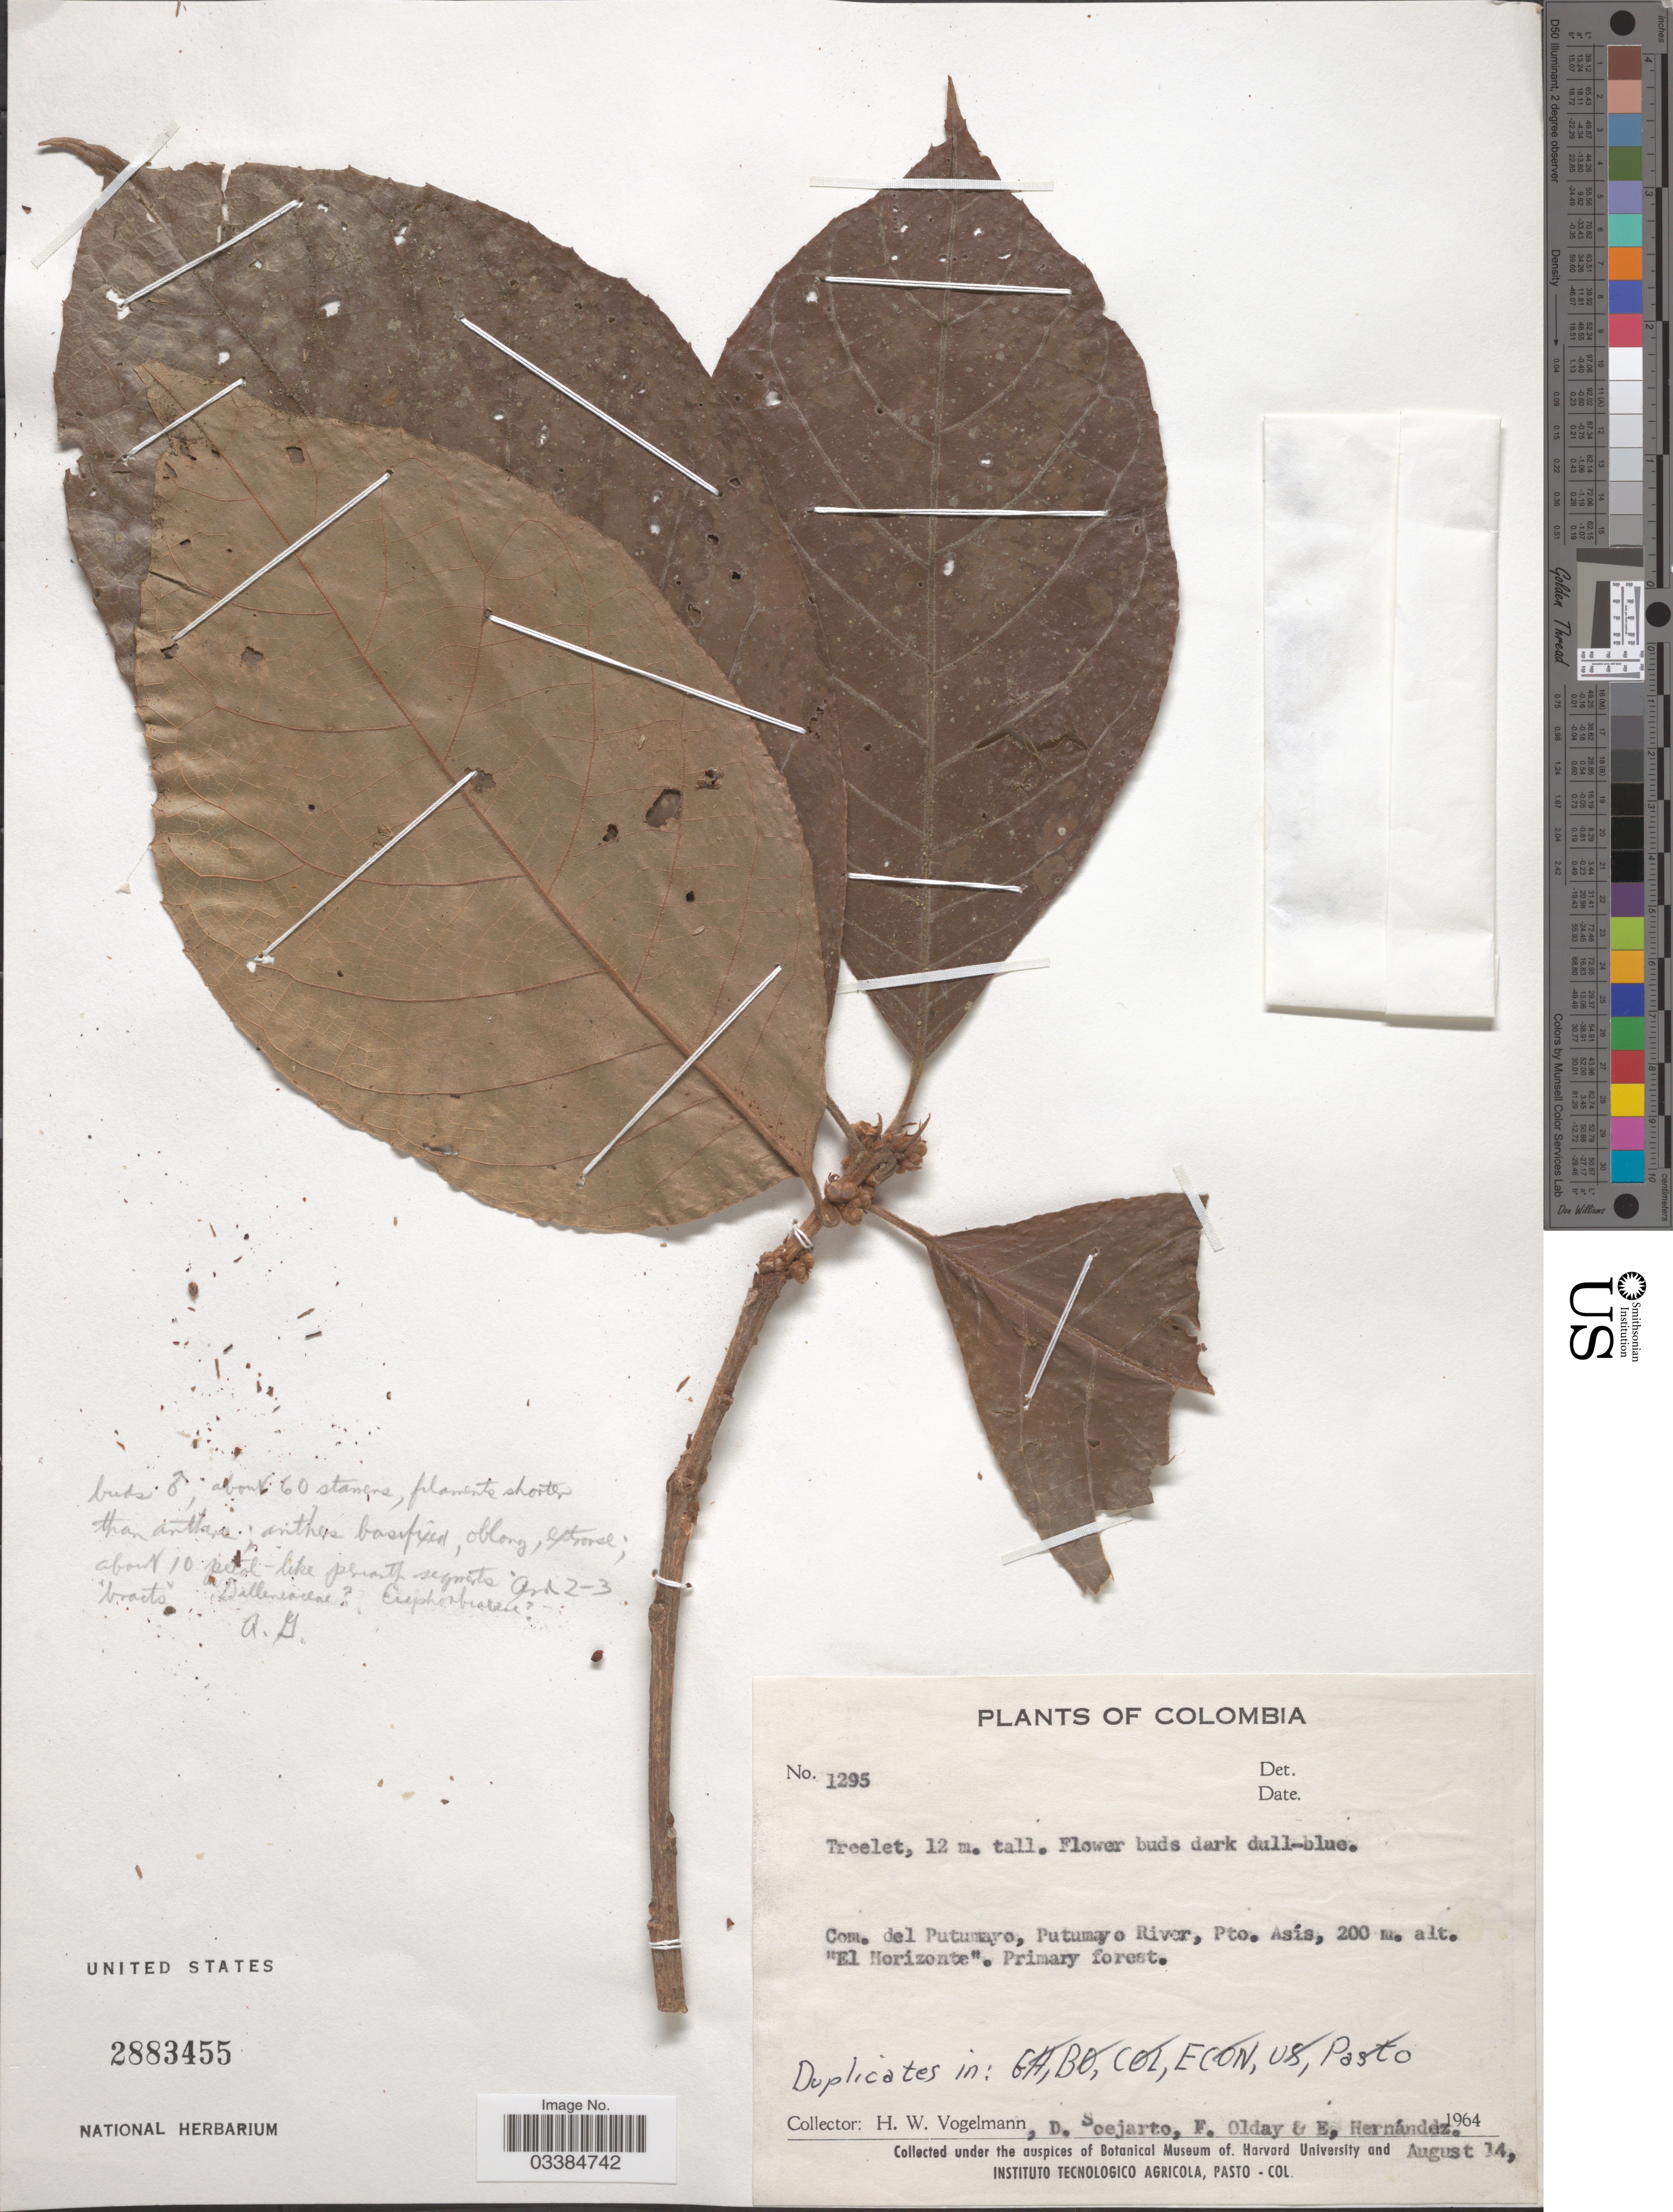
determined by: Victor Longhi Monzoli, João, (BRAZIL)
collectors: H. Vogelmann, D. Soejarto, F. Olday & E. Hernández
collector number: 1295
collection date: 1964-08-14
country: Colombia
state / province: Putumayo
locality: Com. del Putumayo, Putumayo River, Pto. Asís. "El Horizonte".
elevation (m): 200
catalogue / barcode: US 2883455